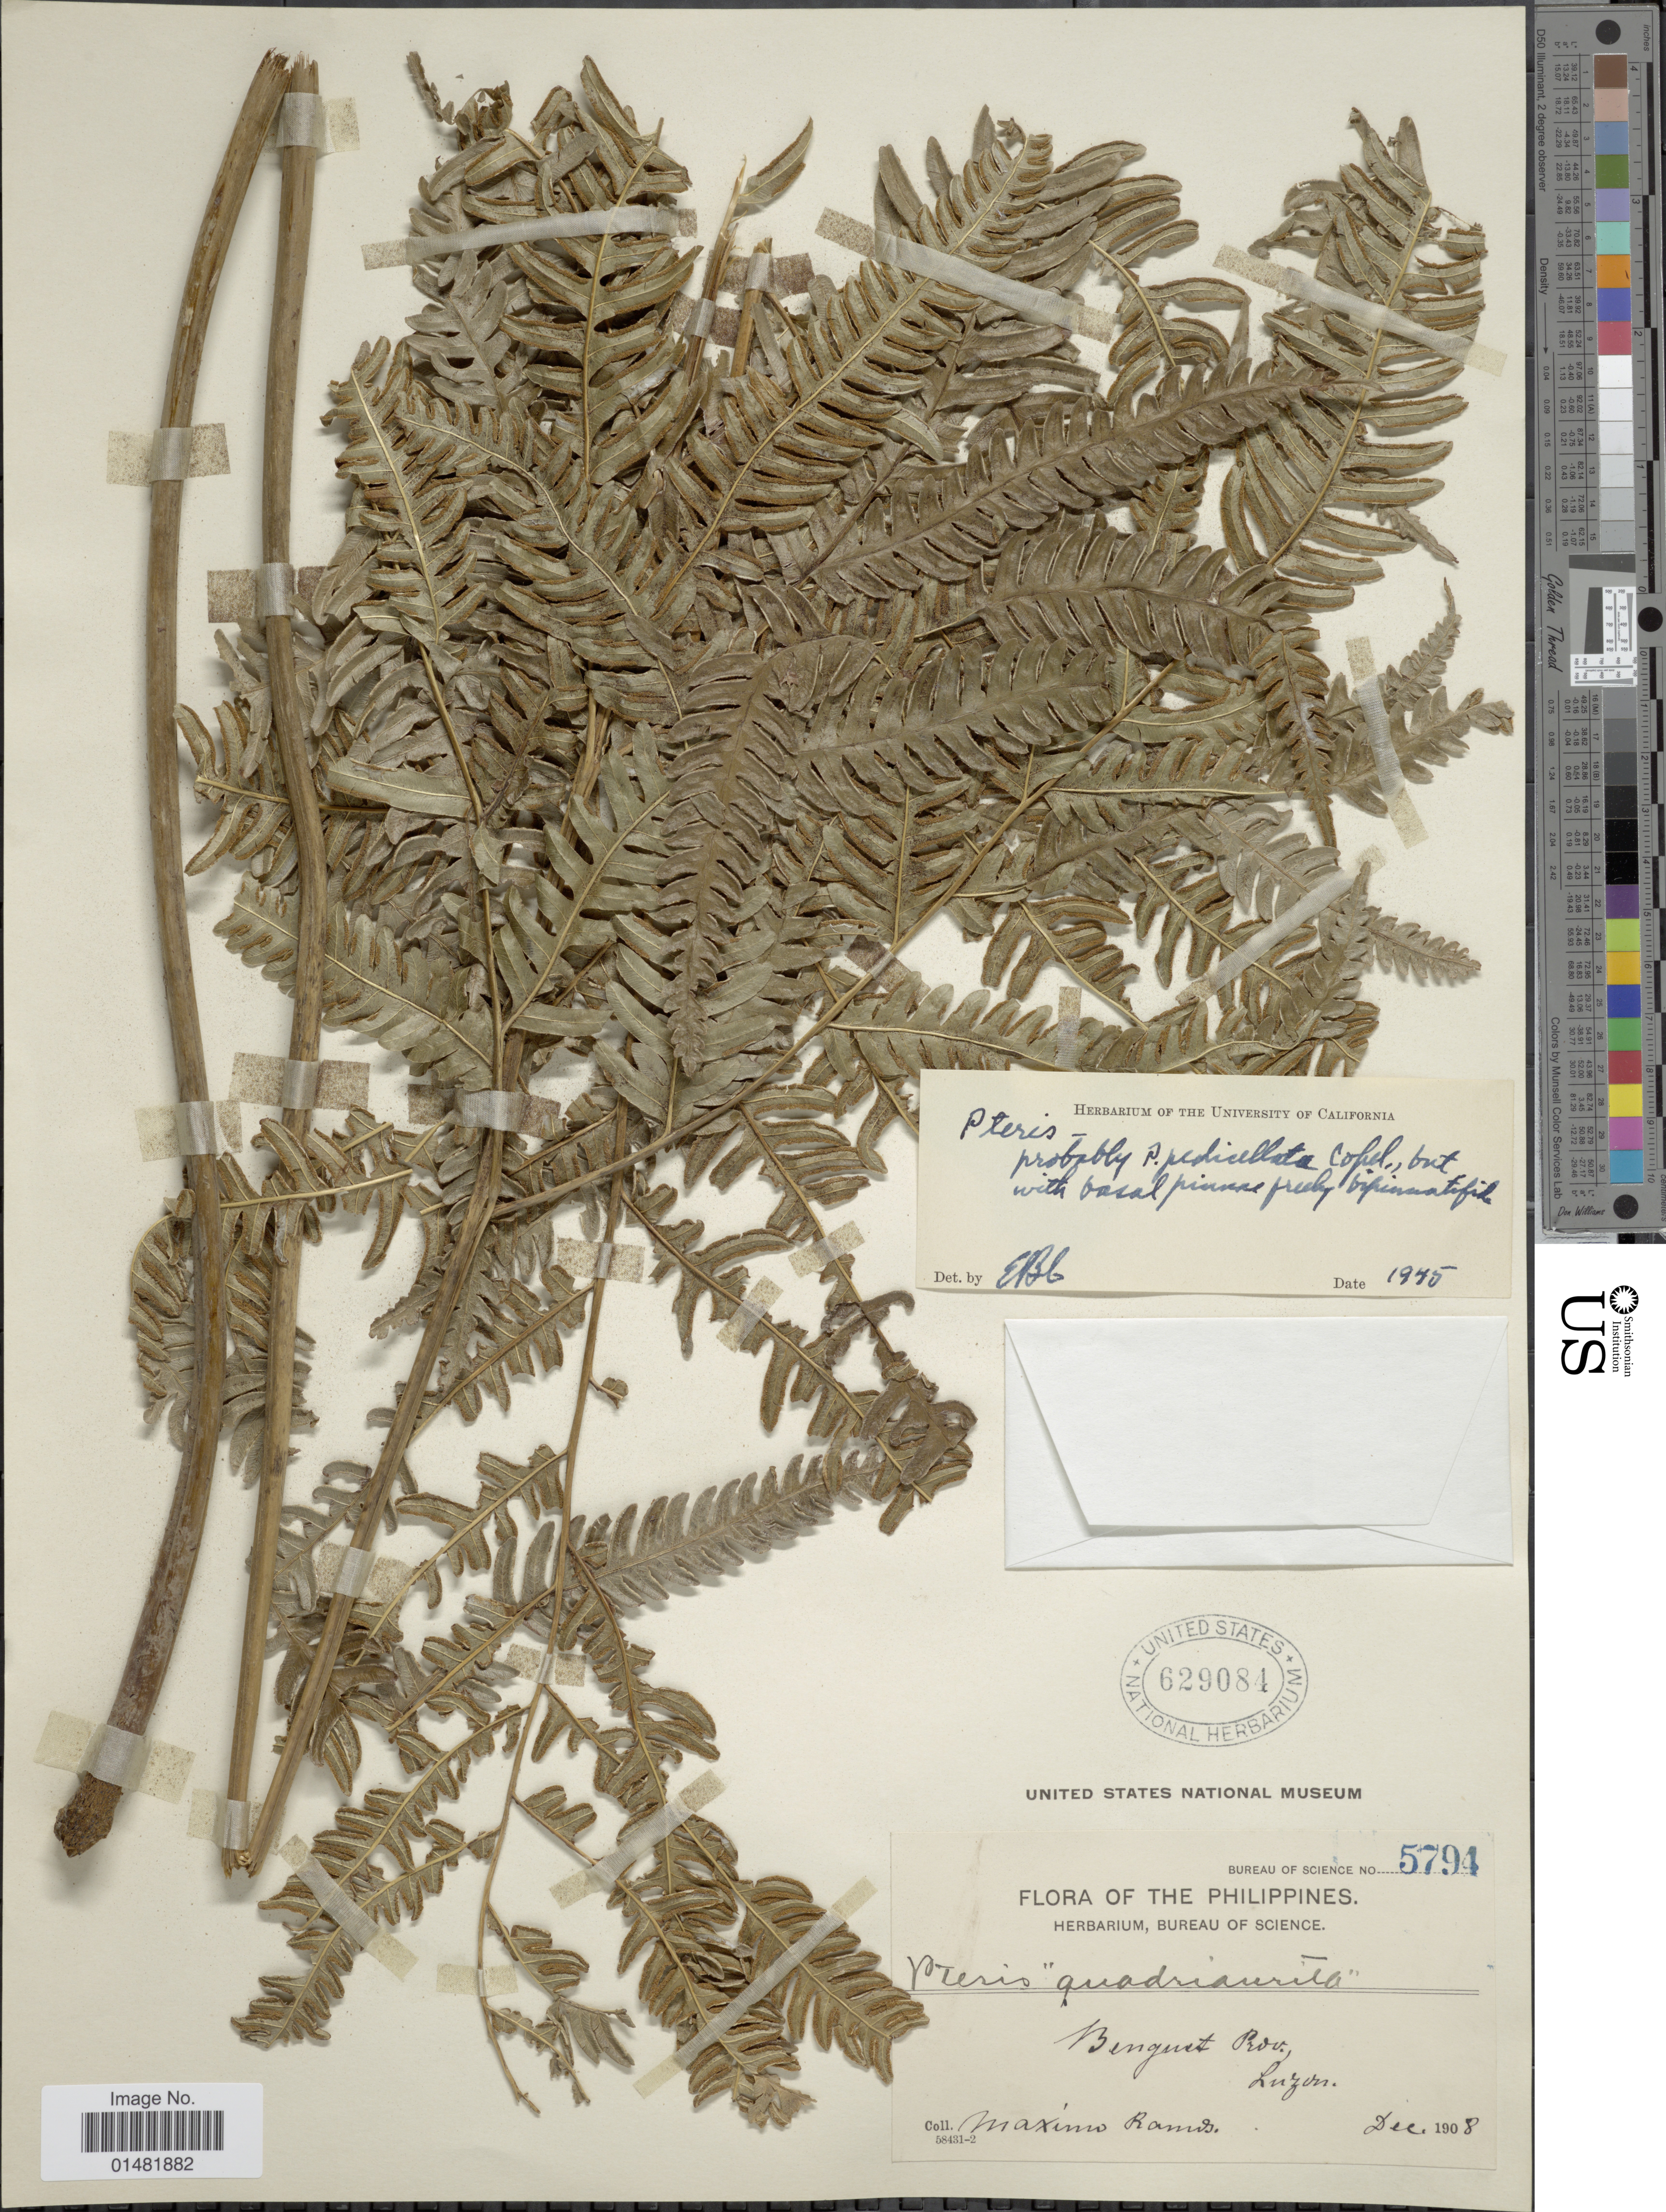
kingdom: Plantae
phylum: Tracheophyta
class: Polypodiopsida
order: Polypodiales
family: Pteridaceae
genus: Pteris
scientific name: Pteris pedicellata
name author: Copel.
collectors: M. Ramos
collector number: Bureau of Science 5794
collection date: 1908-12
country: Philippines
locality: Benguet Prov., Luzon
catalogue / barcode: US 629084